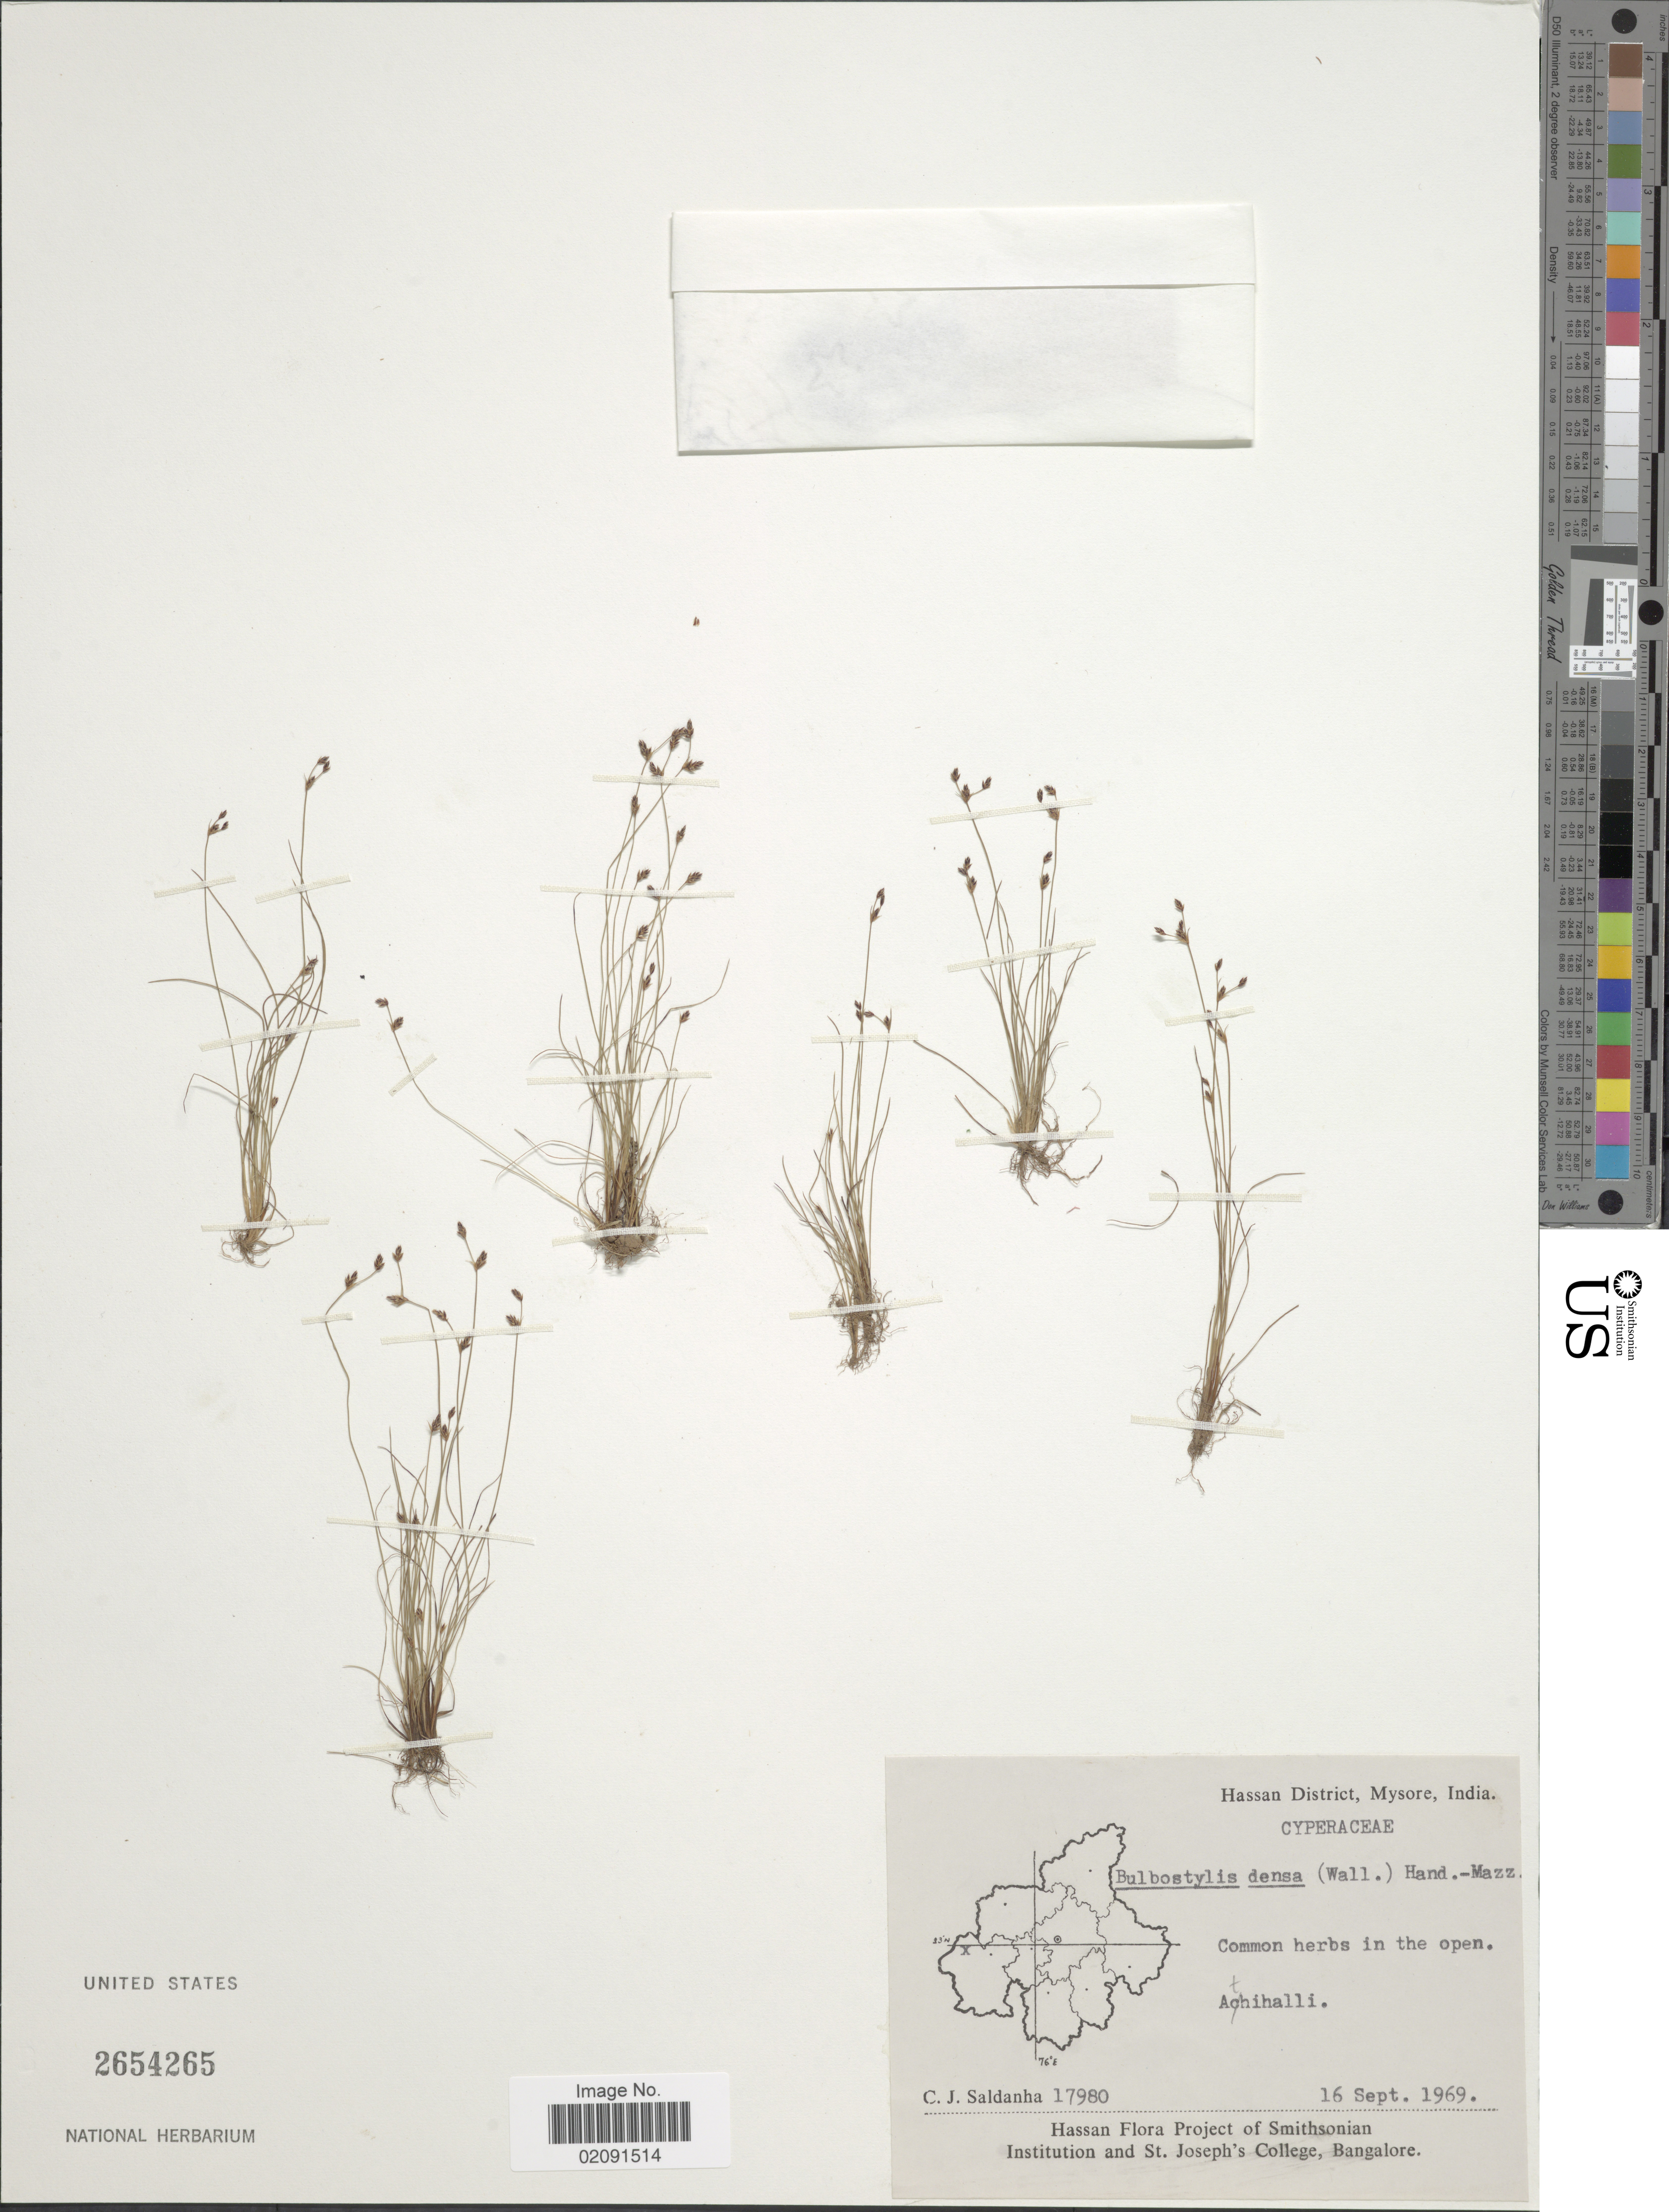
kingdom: Plantae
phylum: Tracheophyta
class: Liliopsida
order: Poales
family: Cyperaceae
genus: Bulbostylis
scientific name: Bulbostylis densa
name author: (Wall.) Hand.-Mazz.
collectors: C. J. Saldanha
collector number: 17980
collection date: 1969-09-16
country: India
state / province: Karnataka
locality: Hassan District, Mysore, Athihalli.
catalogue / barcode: US 2654265